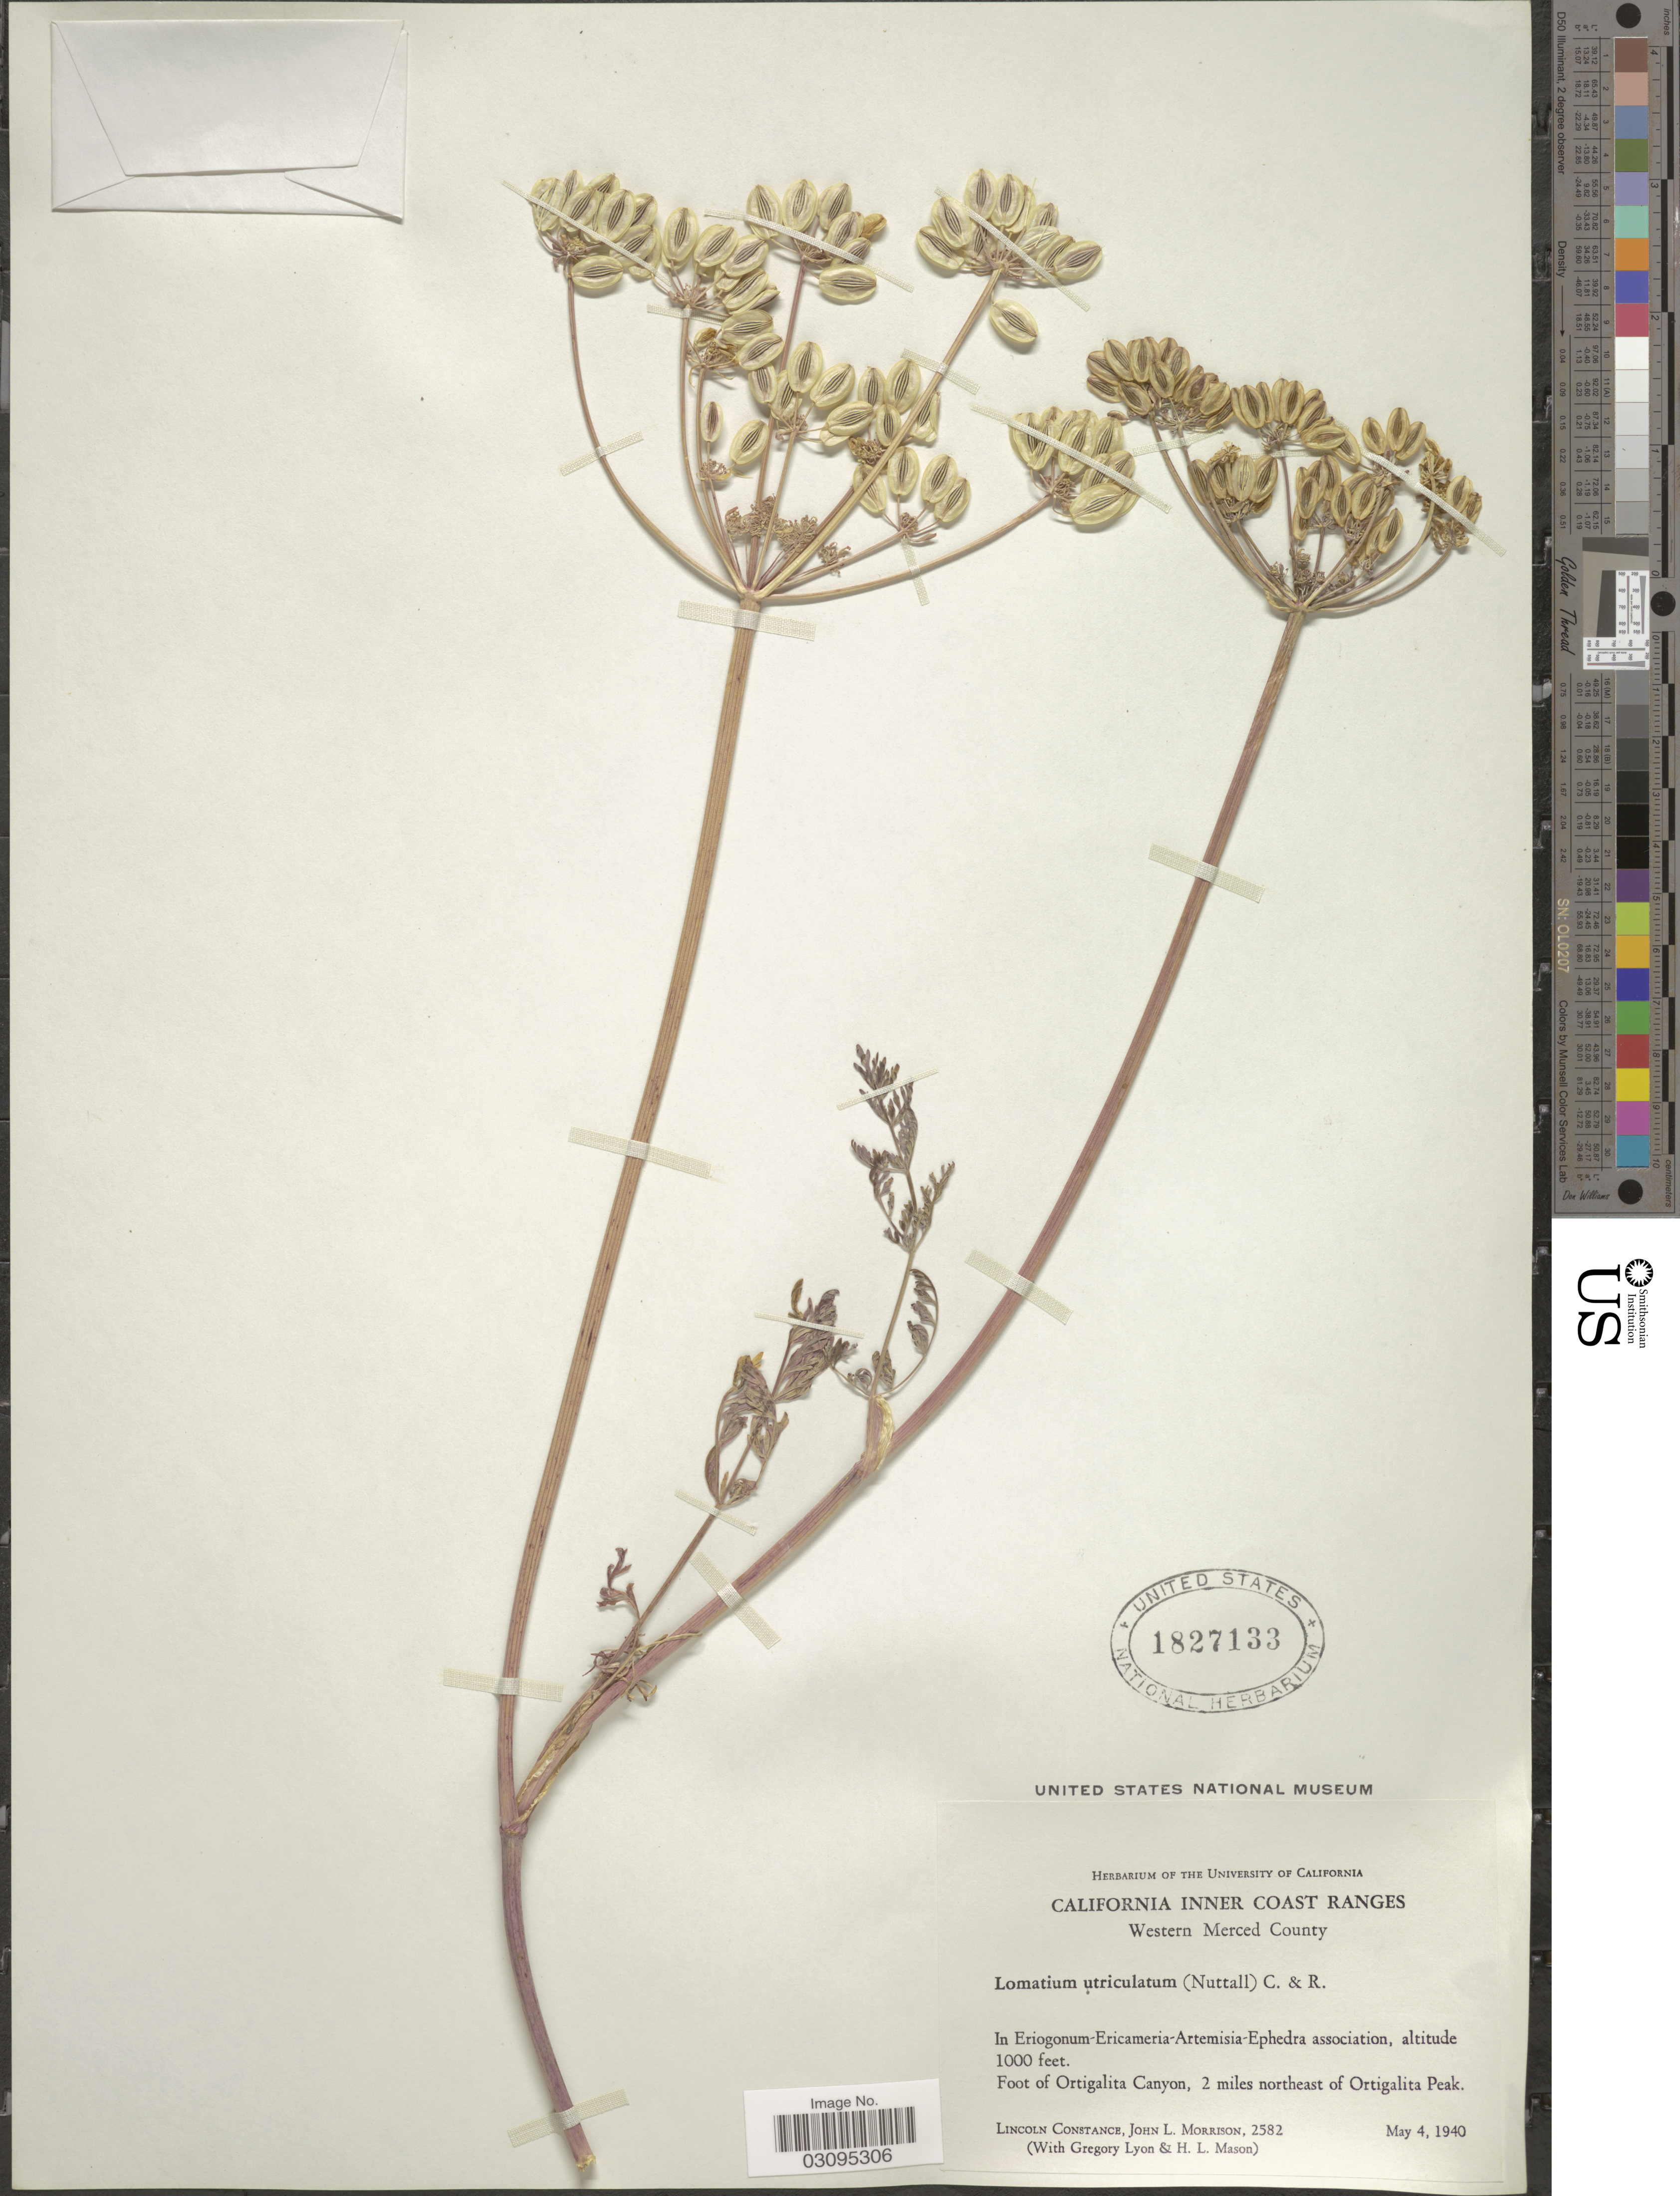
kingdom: Plantae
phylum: Tracheophyta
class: Magnoliopsida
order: Apiales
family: Apiaceae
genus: Lomatium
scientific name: Lomatium utriculatum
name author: (Nutt. ex Torr. & A. Gray) J.M. Coult. & Rose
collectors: L. Constance, J. Morrison, G. Lyon & H. L. Mason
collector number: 2582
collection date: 1940-05-04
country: United States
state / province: California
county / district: Merced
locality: California Inner Coast Ranges, Western Merced County, Foot of Ortigalita Canyon, 2 miles northeast of Ortigalita Peak.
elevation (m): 305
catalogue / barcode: US 1827133